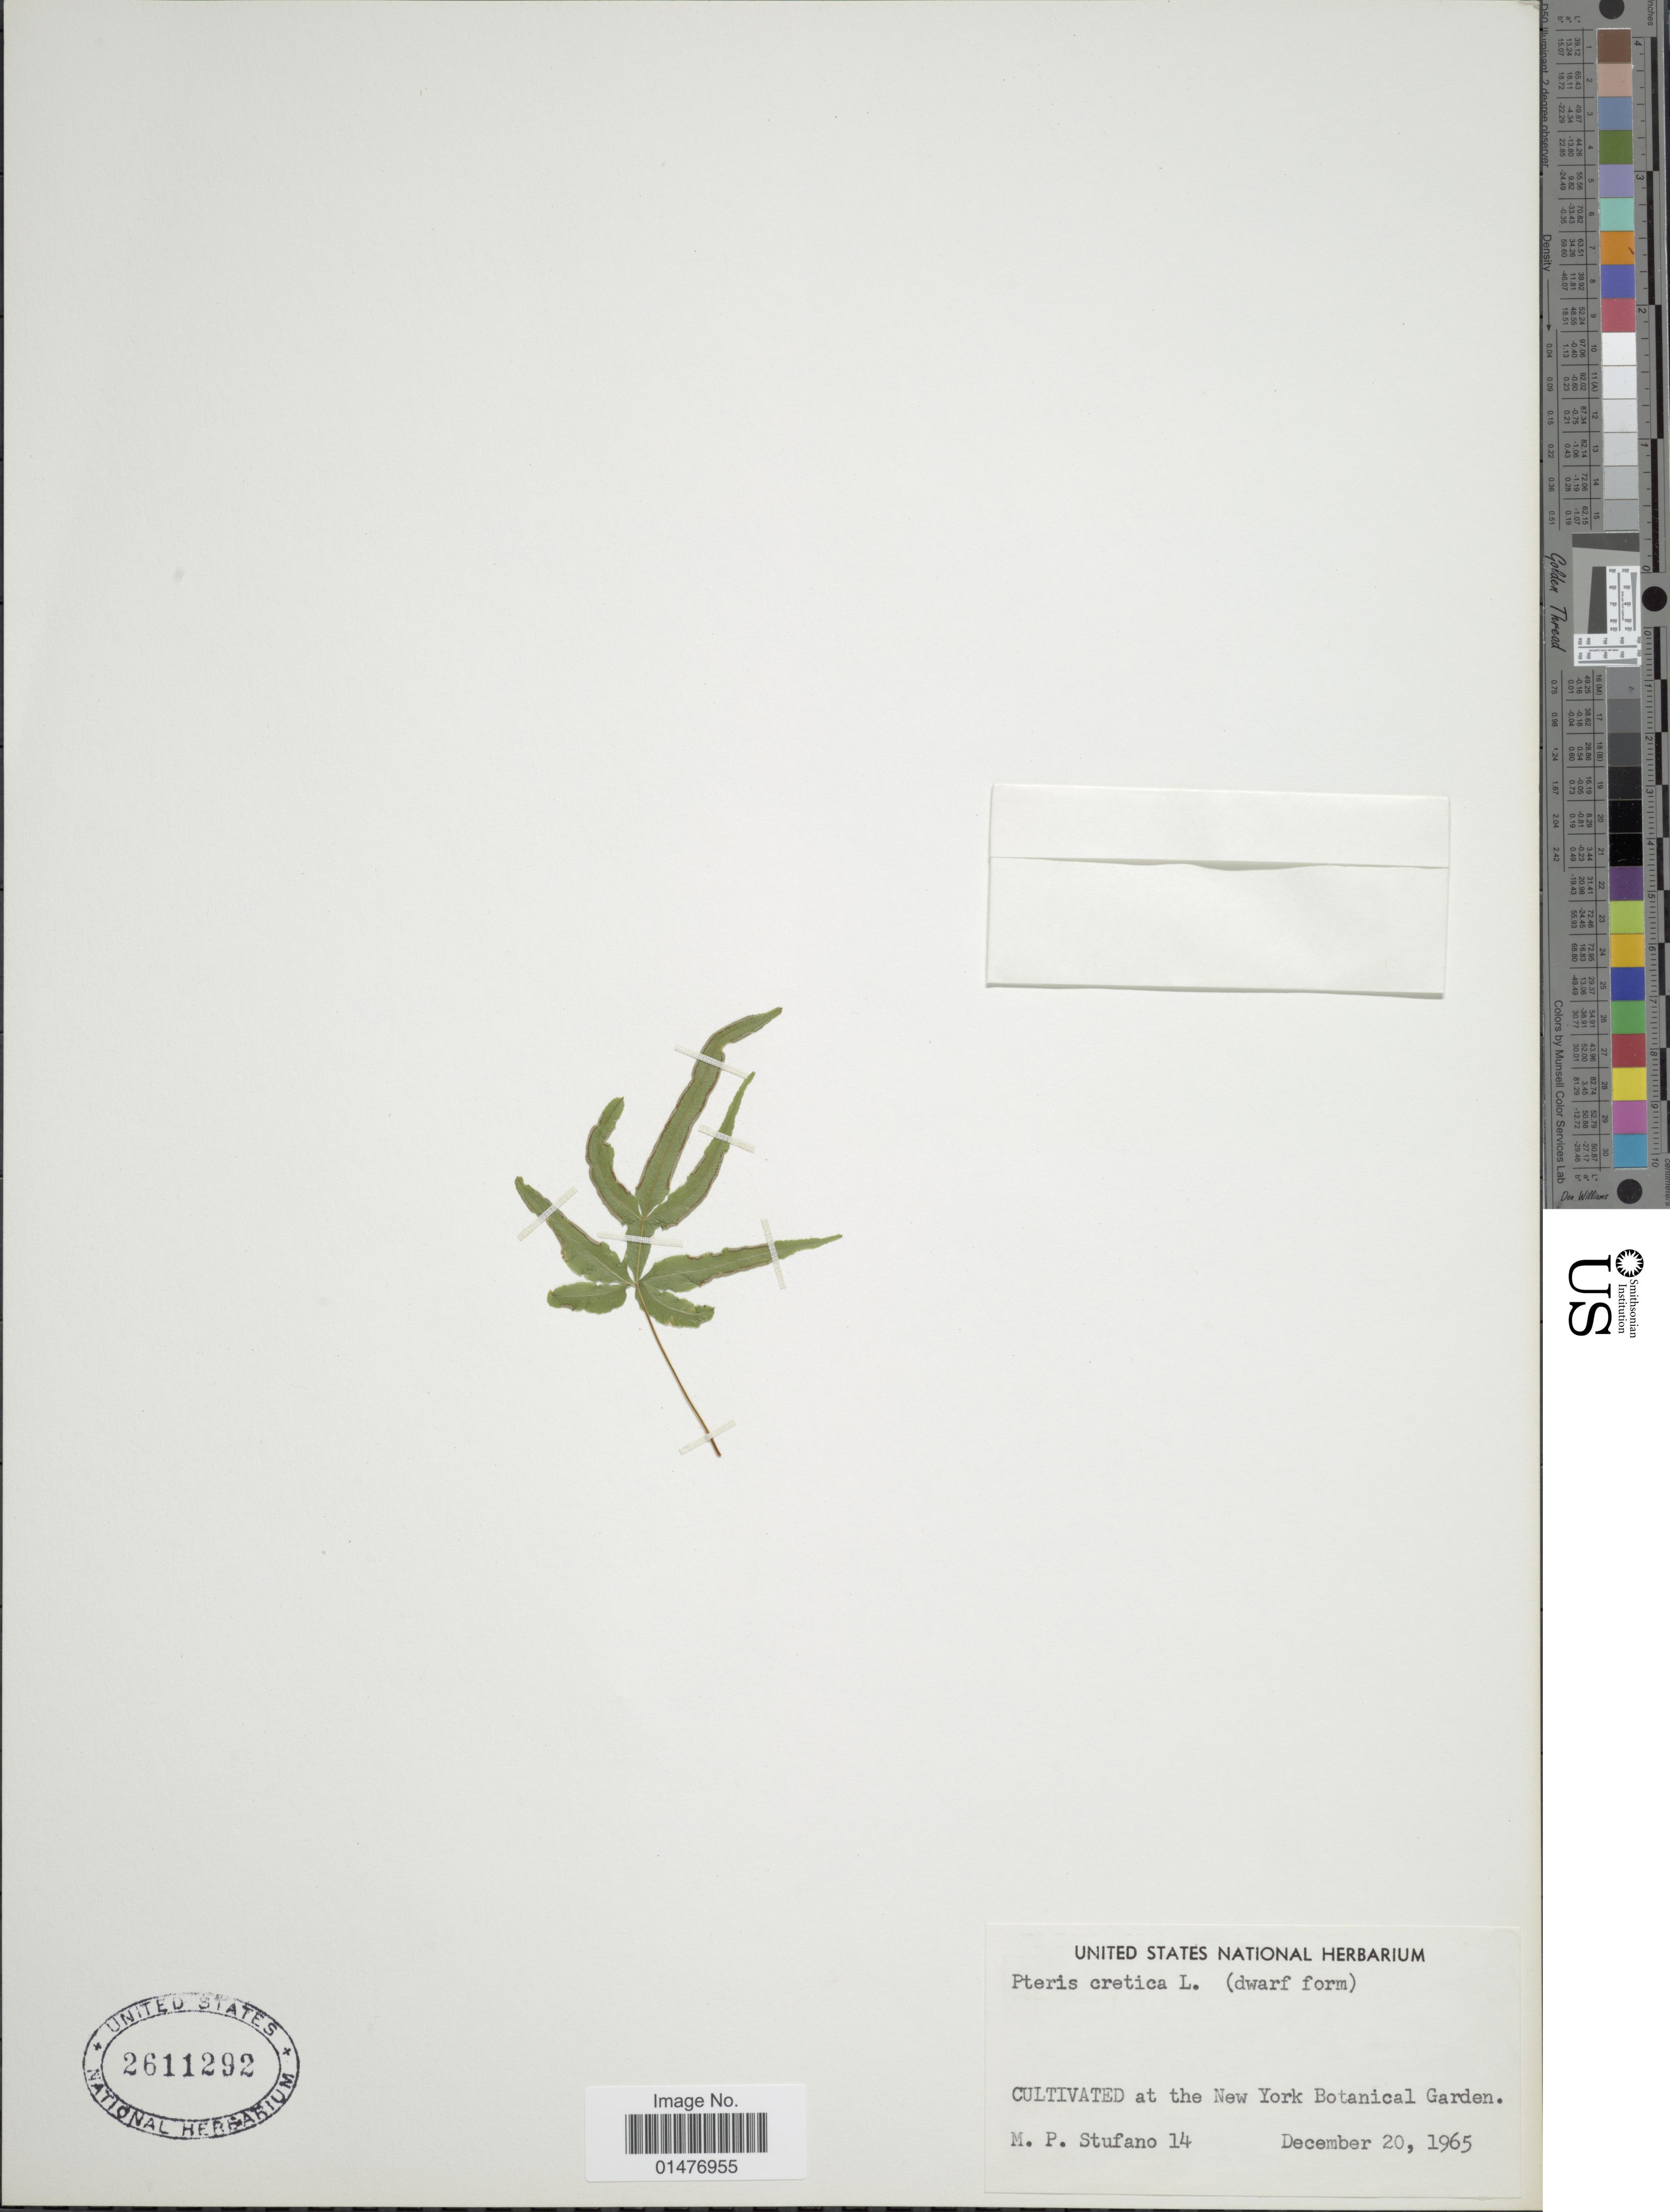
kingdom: Plantae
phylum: Tracheophyta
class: Polypodiopsida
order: Polypodiales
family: Pteridaceae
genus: Pteris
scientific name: Pteris cretica var. cretica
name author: L.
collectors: M. Stufano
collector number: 14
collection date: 1965-12-20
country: United States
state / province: New York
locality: At the New york Botanical Garden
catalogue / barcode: US 2611292